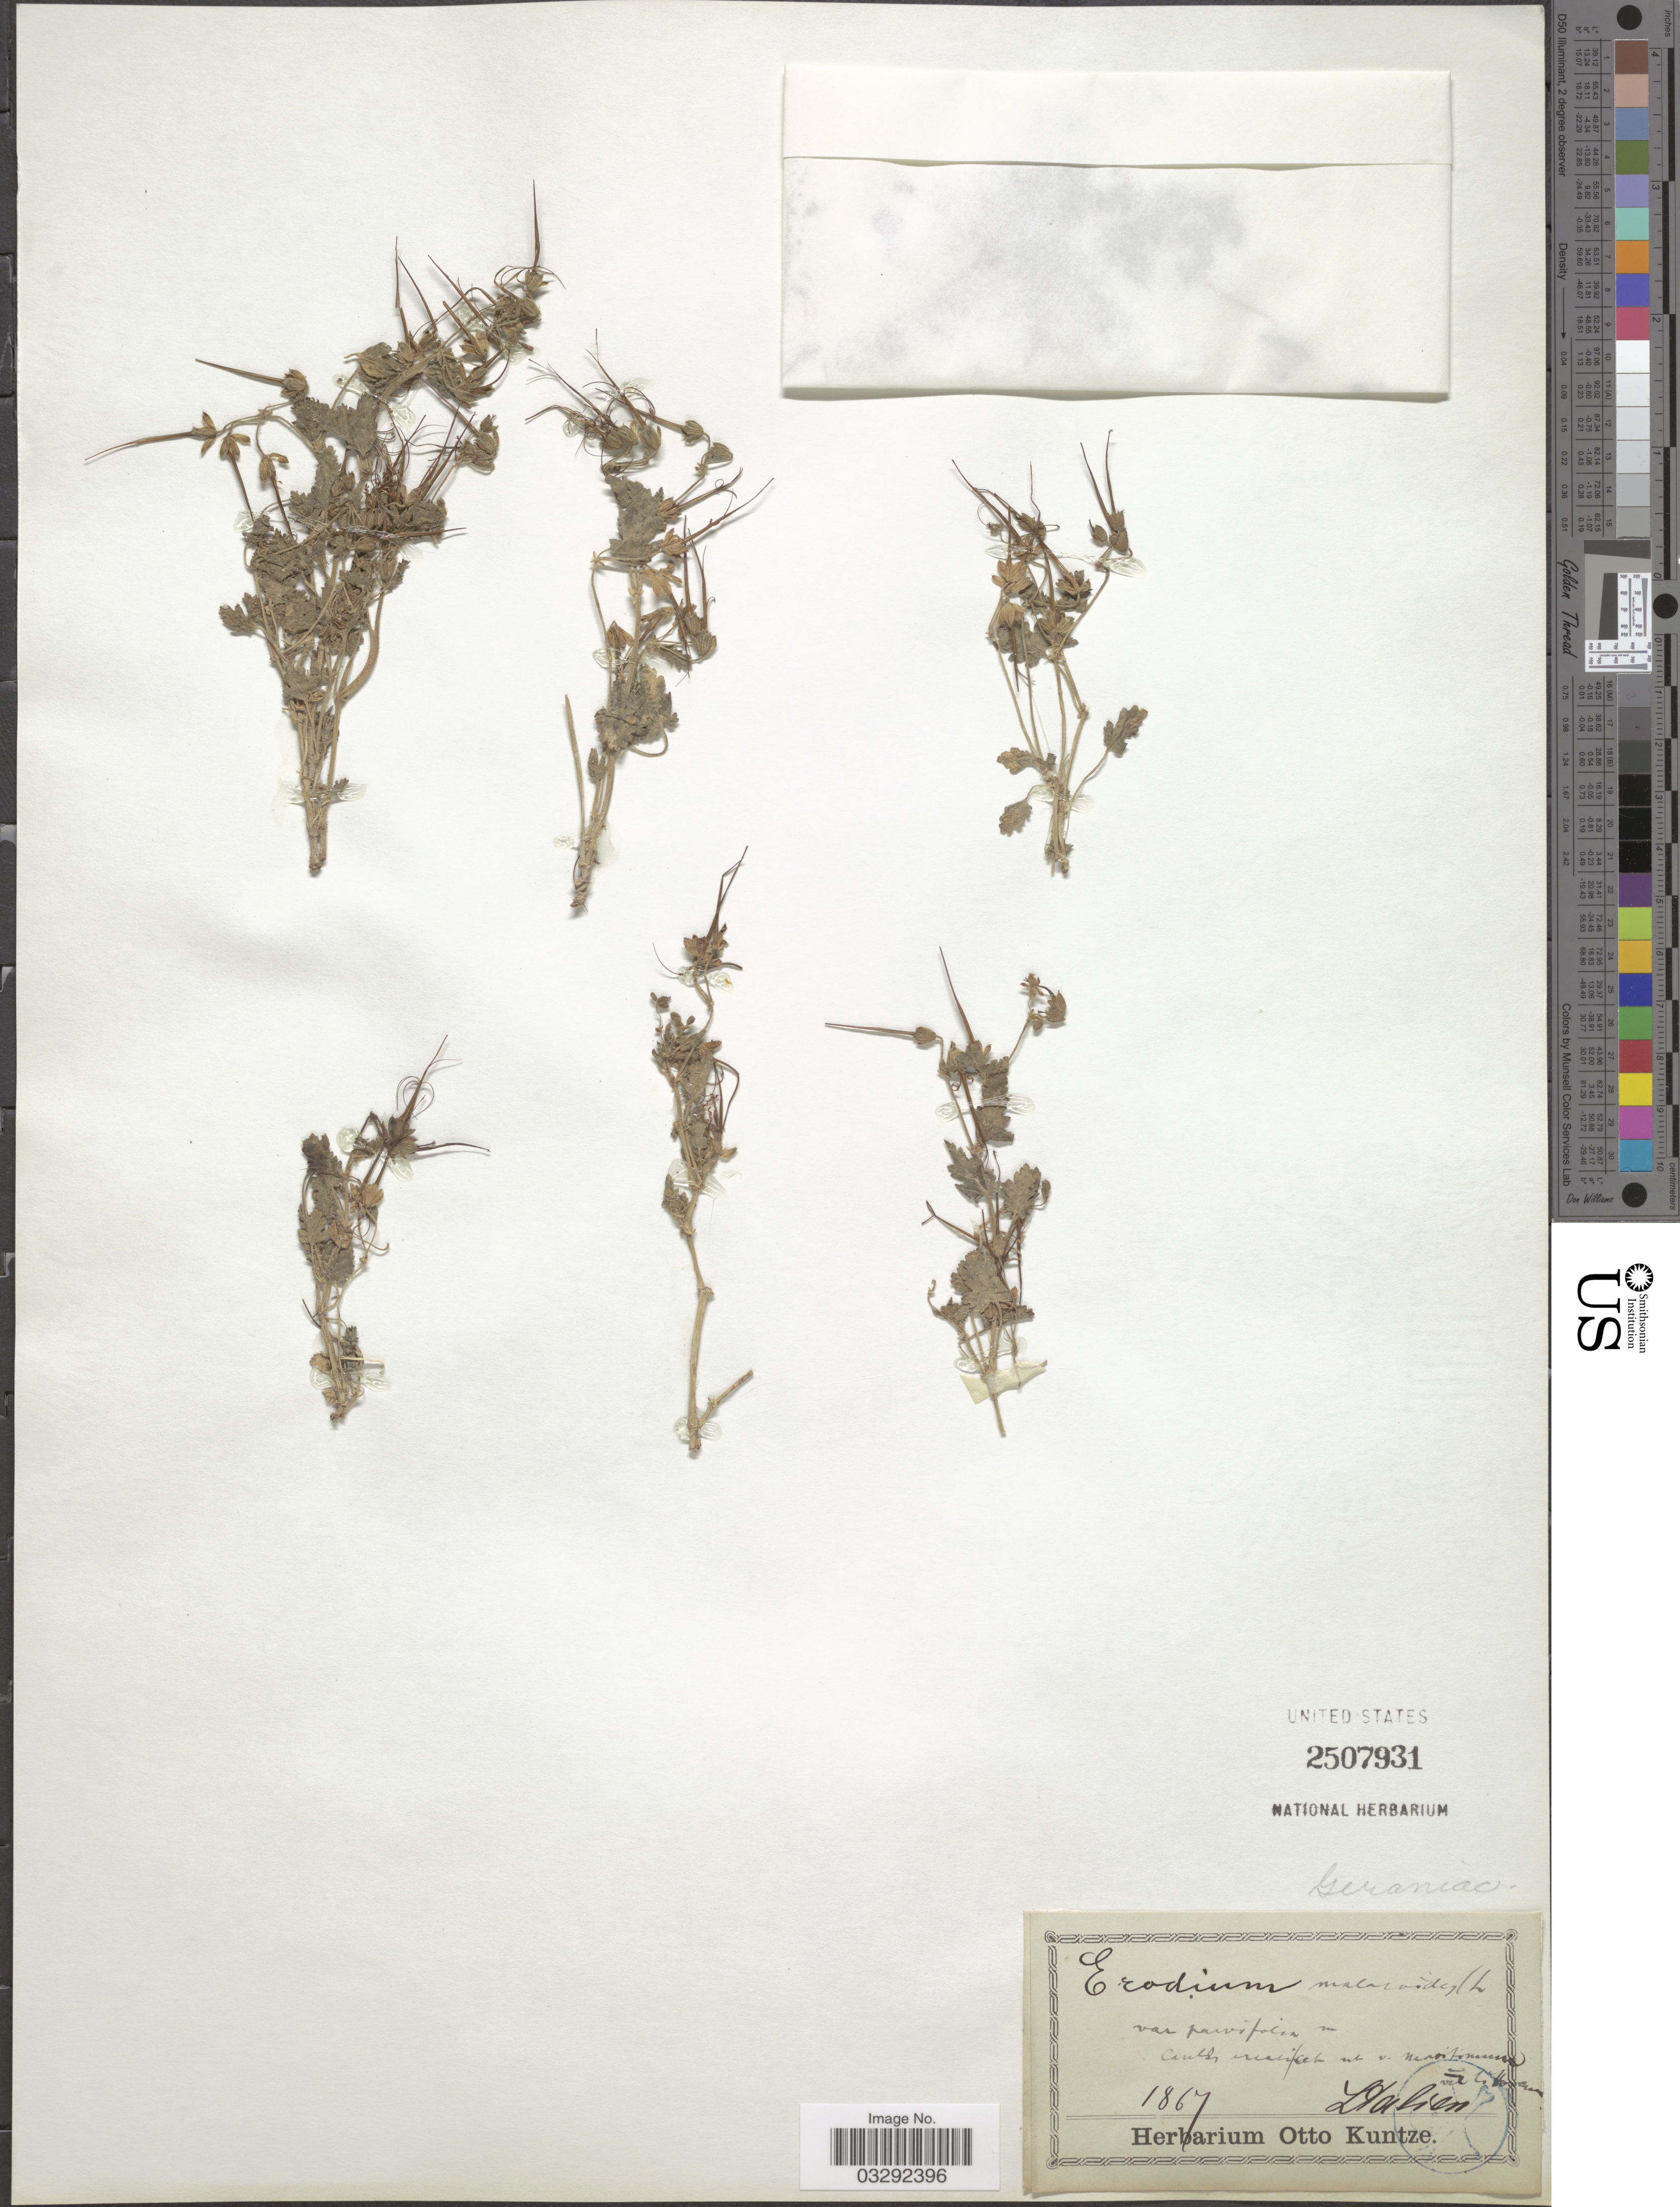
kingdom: Plantae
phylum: Tracheophyta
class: Magnoliopsida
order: Geraniales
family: Geraniaceae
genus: Erodium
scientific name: Erodium malacoides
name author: (L.) L'Hér.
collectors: ex herb. Otto Kuntze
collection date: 1867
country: Italy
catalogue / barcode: US 2507931